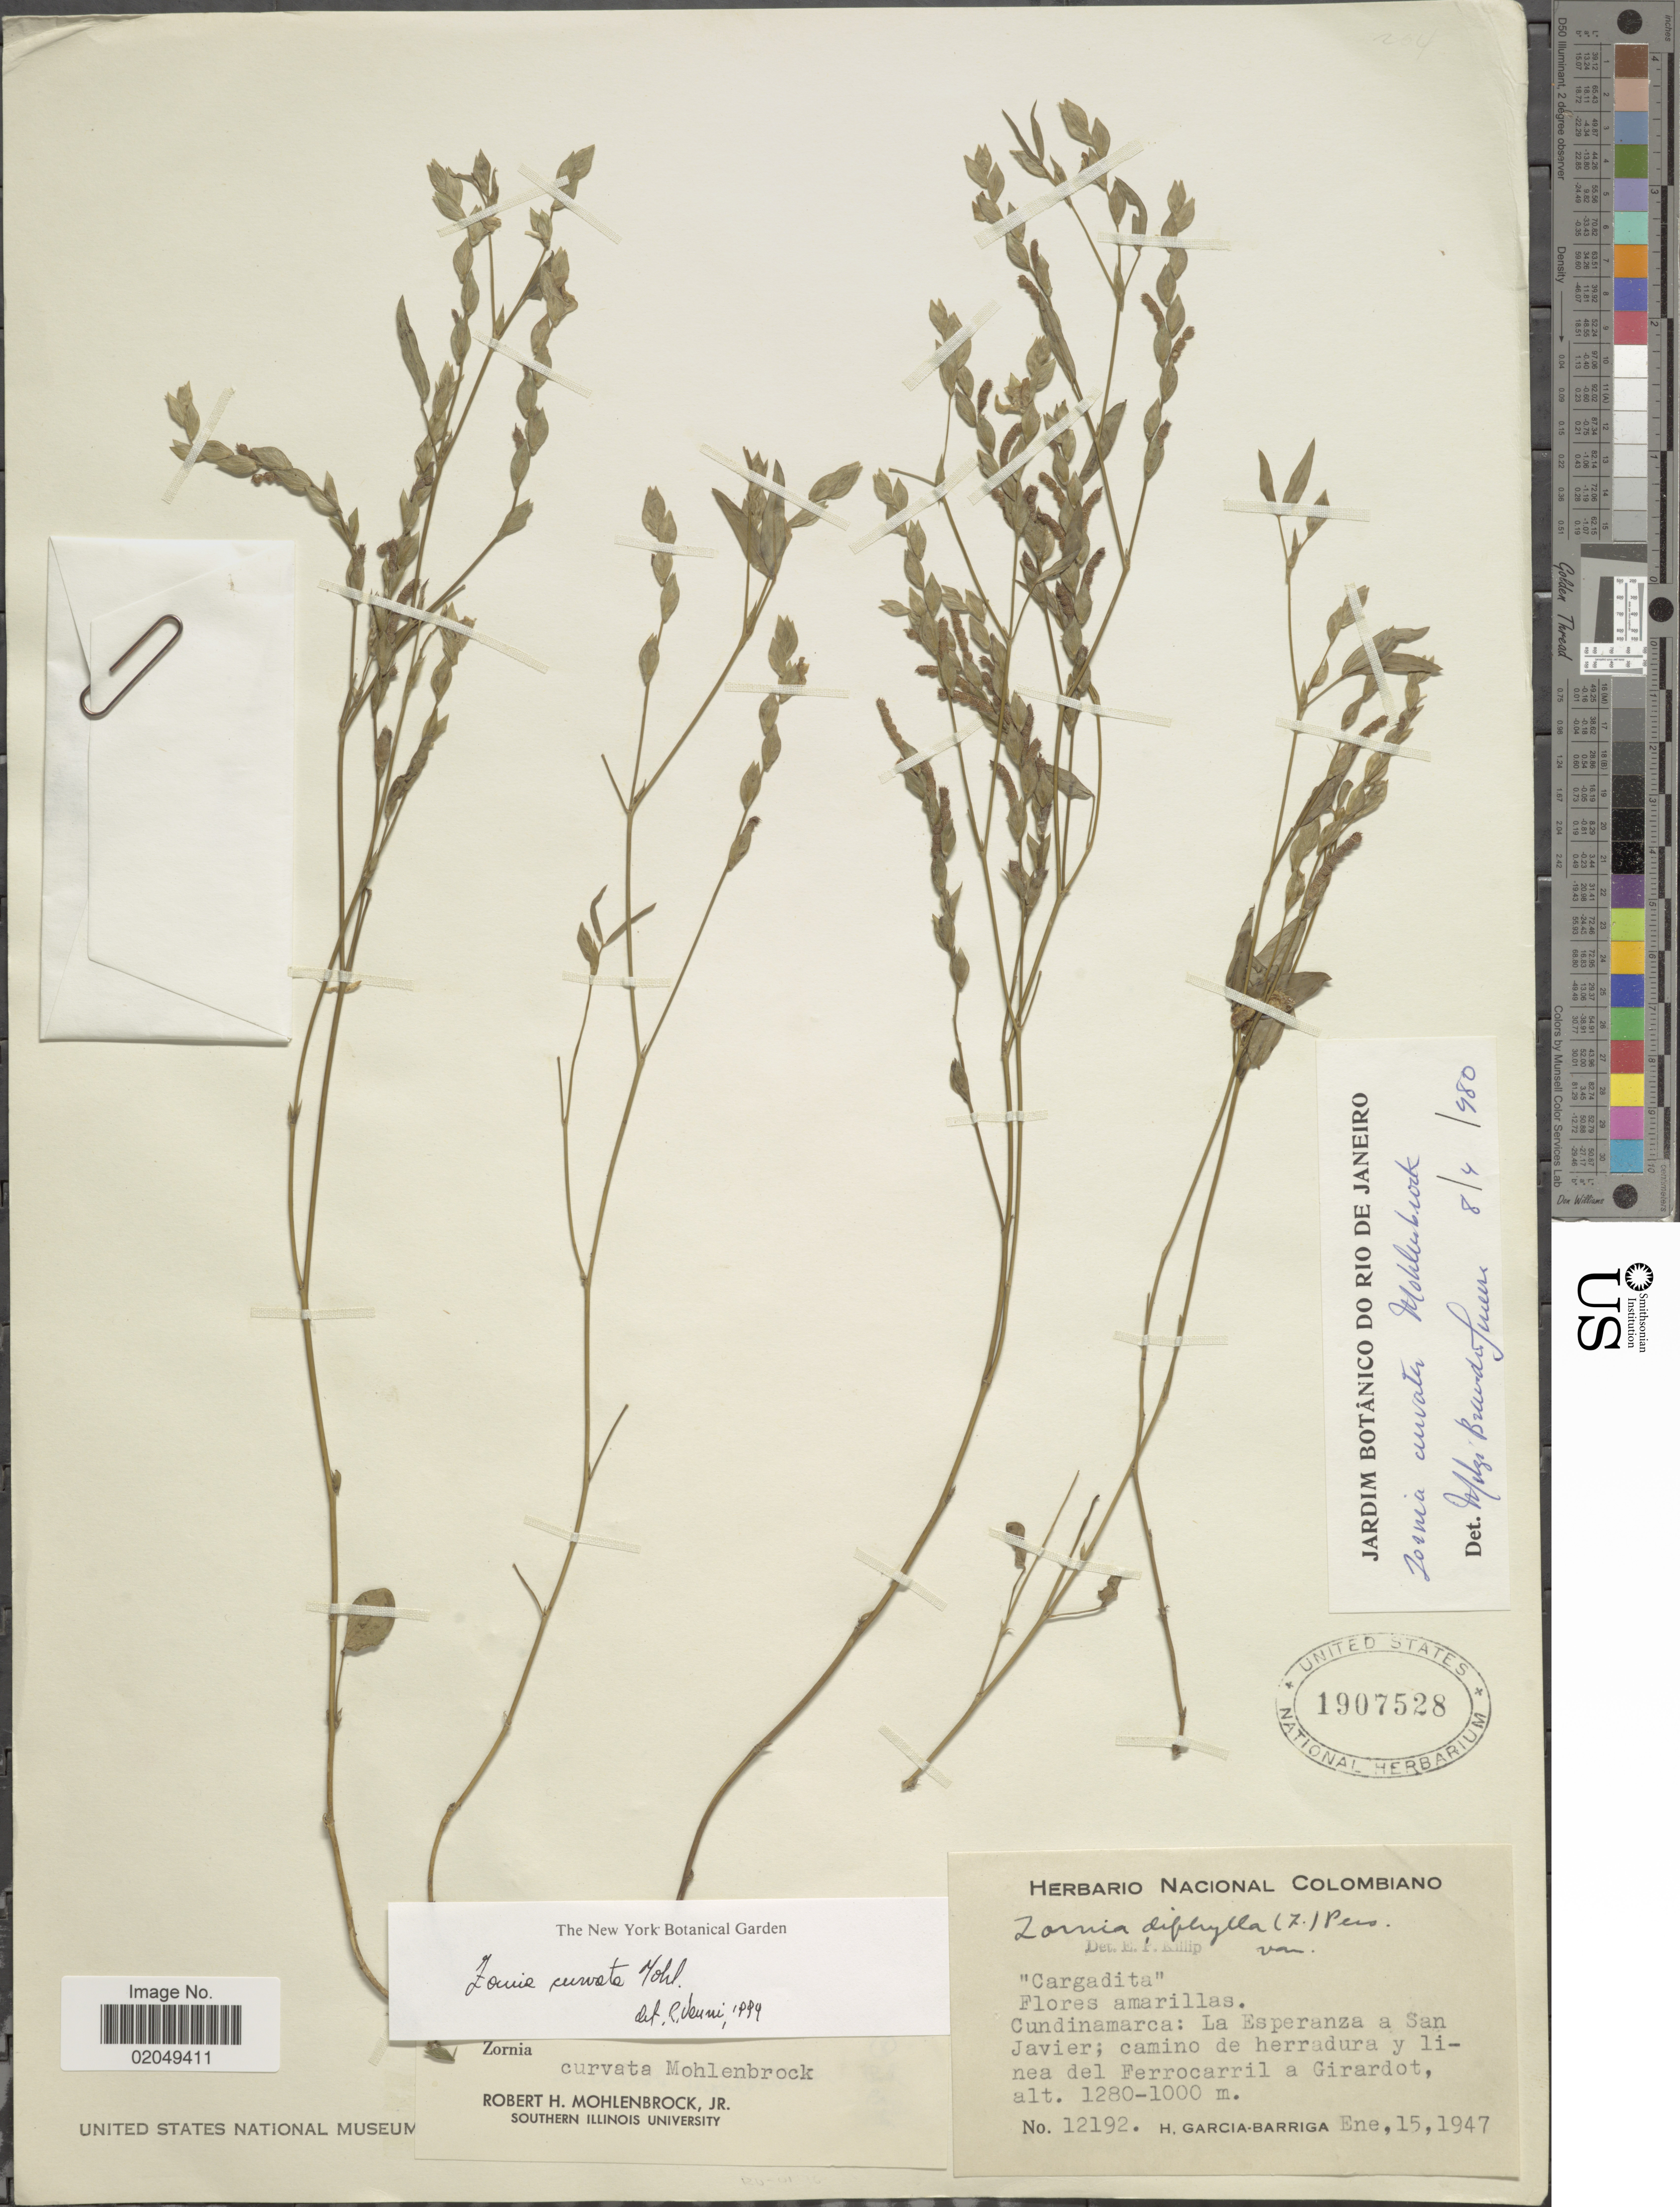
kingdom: Plantae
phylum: Tracheophyta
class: Magnoliopsida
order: Fabales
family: Fabaceae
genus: Zornia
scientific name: Zornia curvata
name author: Mohlenbr.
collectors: H. García Barriga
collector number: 12192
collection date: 1947-01-15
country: Colombia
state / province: Cundinamarca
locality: La Esperanza a San Javier; camino de herradura y linea del Ferrcarril a Girardot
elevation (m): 1000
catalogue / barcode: US 1907528